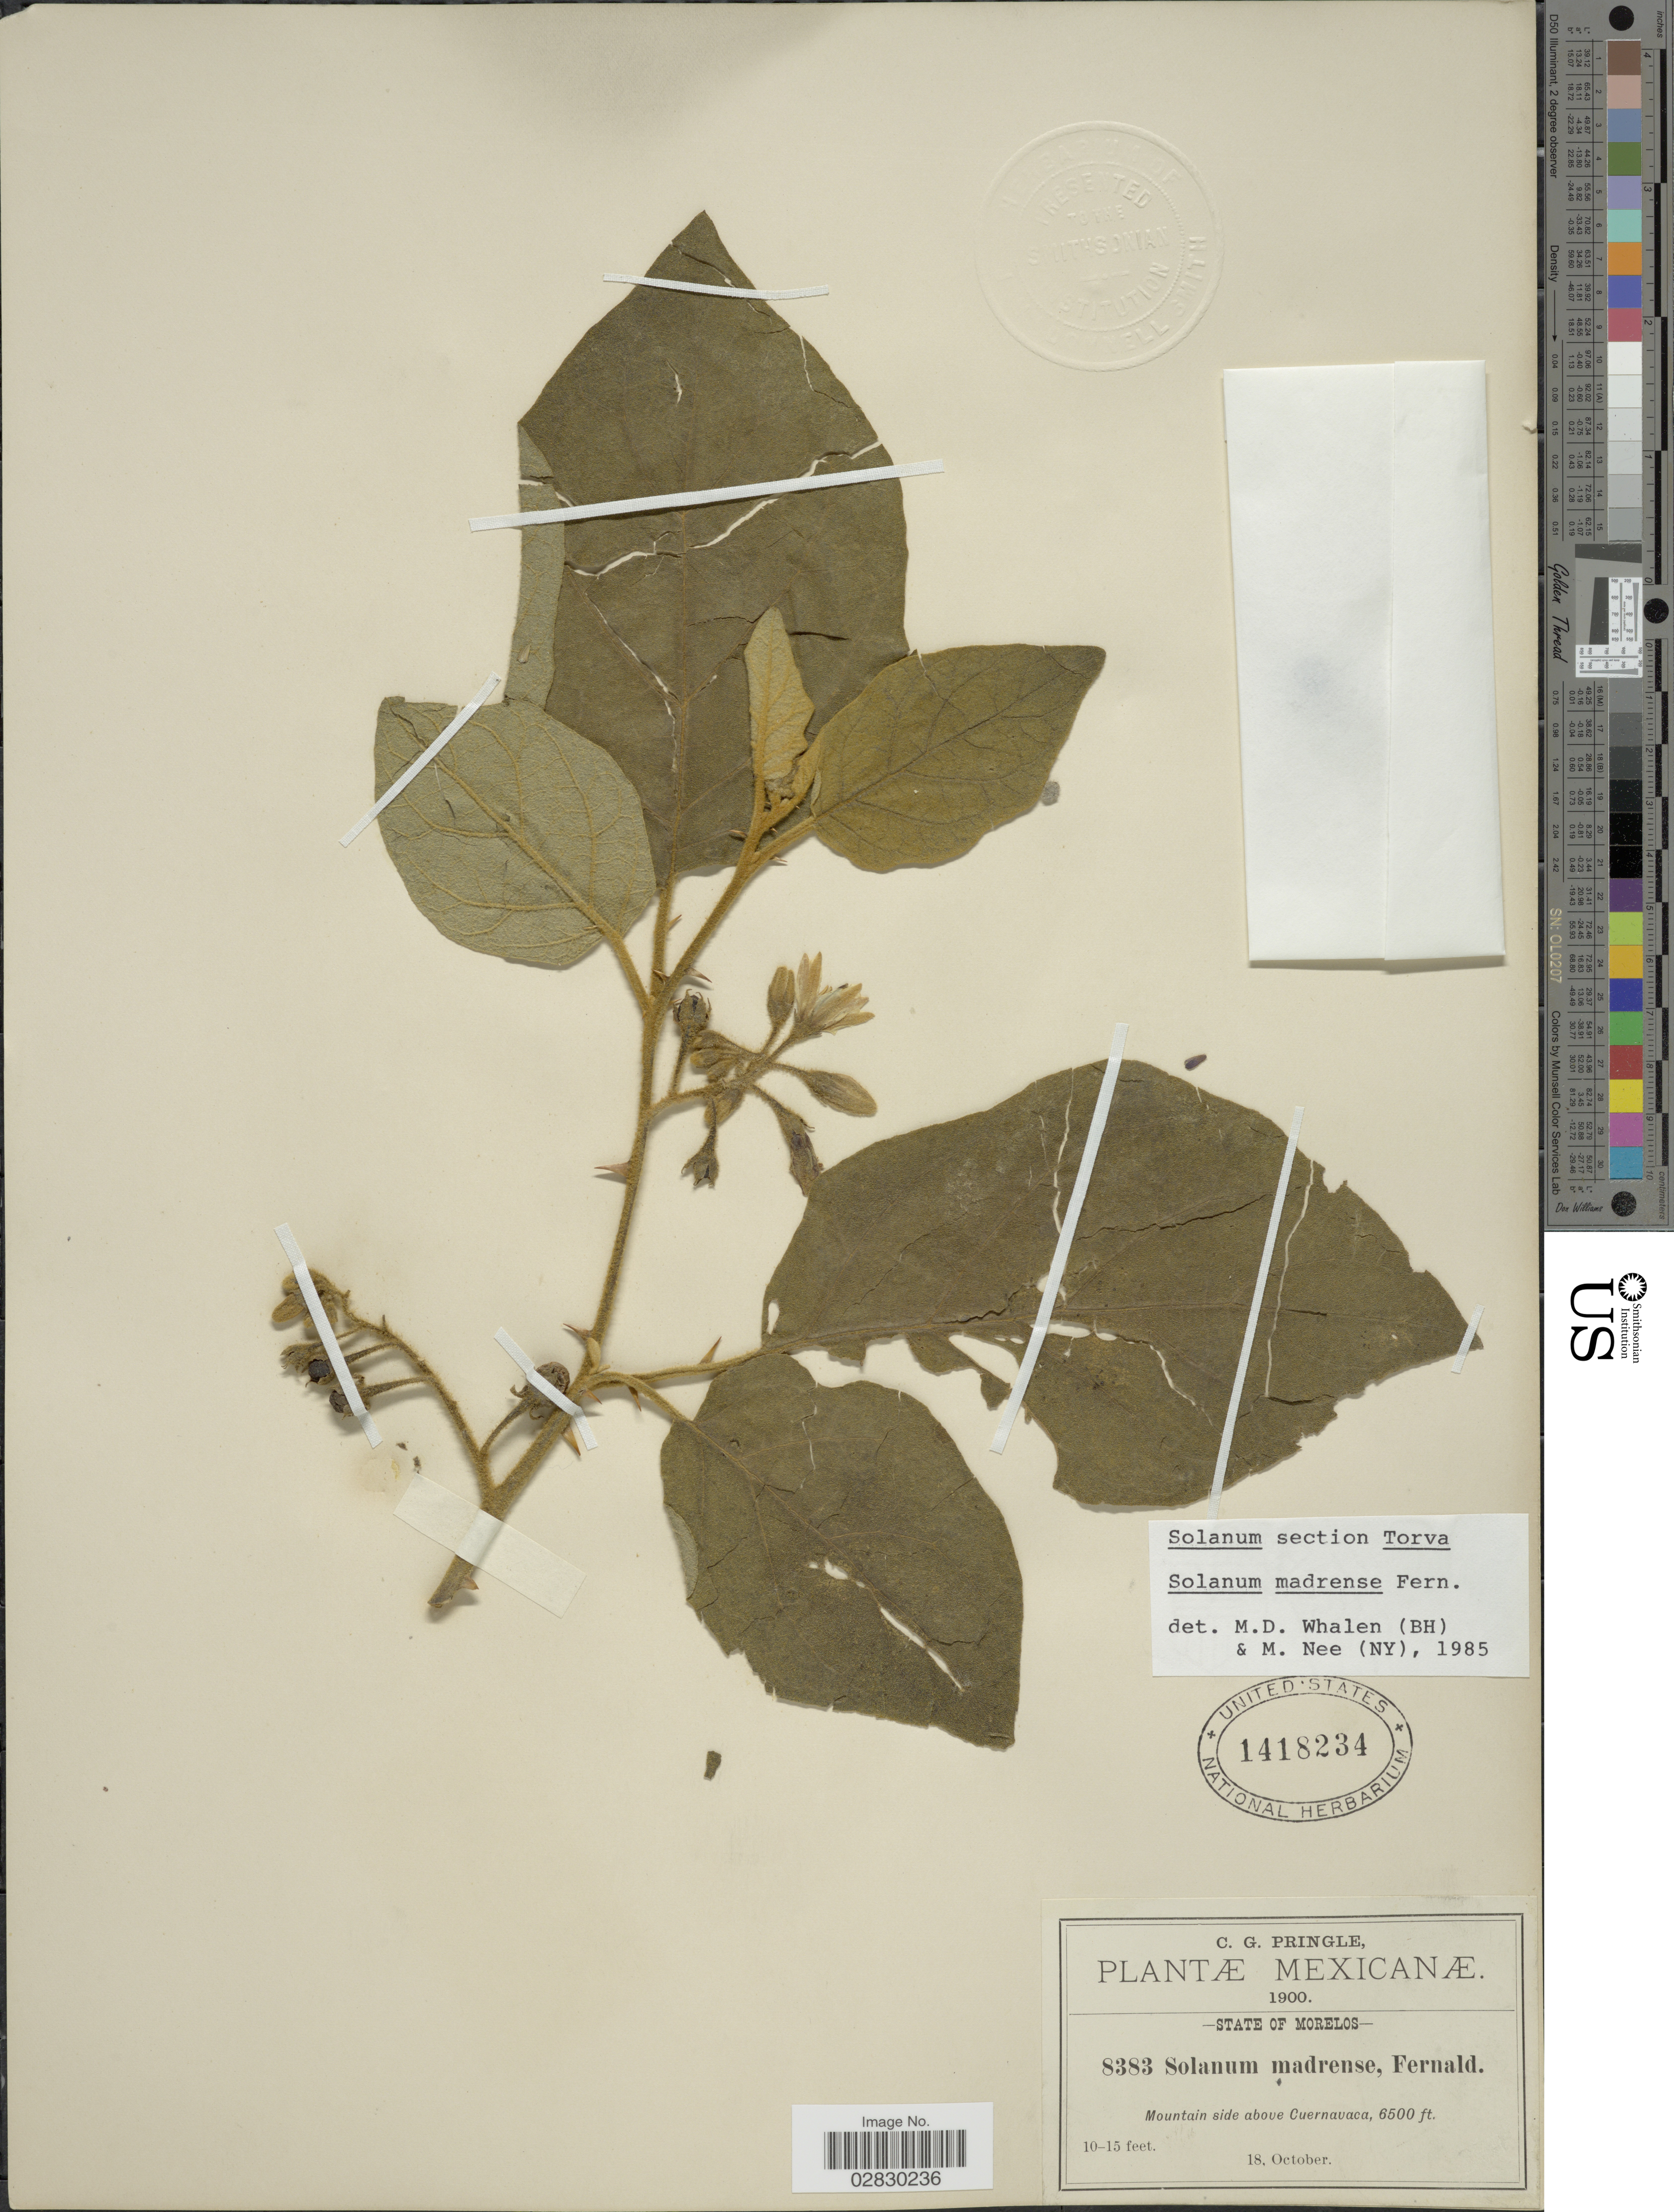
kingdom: Plantae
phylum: Tracheophyta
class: Magnoliopsida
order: Solanales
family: Solanaceae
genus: Solanum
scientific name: Solanum madrense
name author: Fernald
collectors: C. G. Pringle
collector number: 8383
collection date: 1900-10-18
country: Mexico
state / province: Morelos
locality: Mountain side above Cuernavaca.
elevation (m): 1981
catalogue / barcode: US 1418234